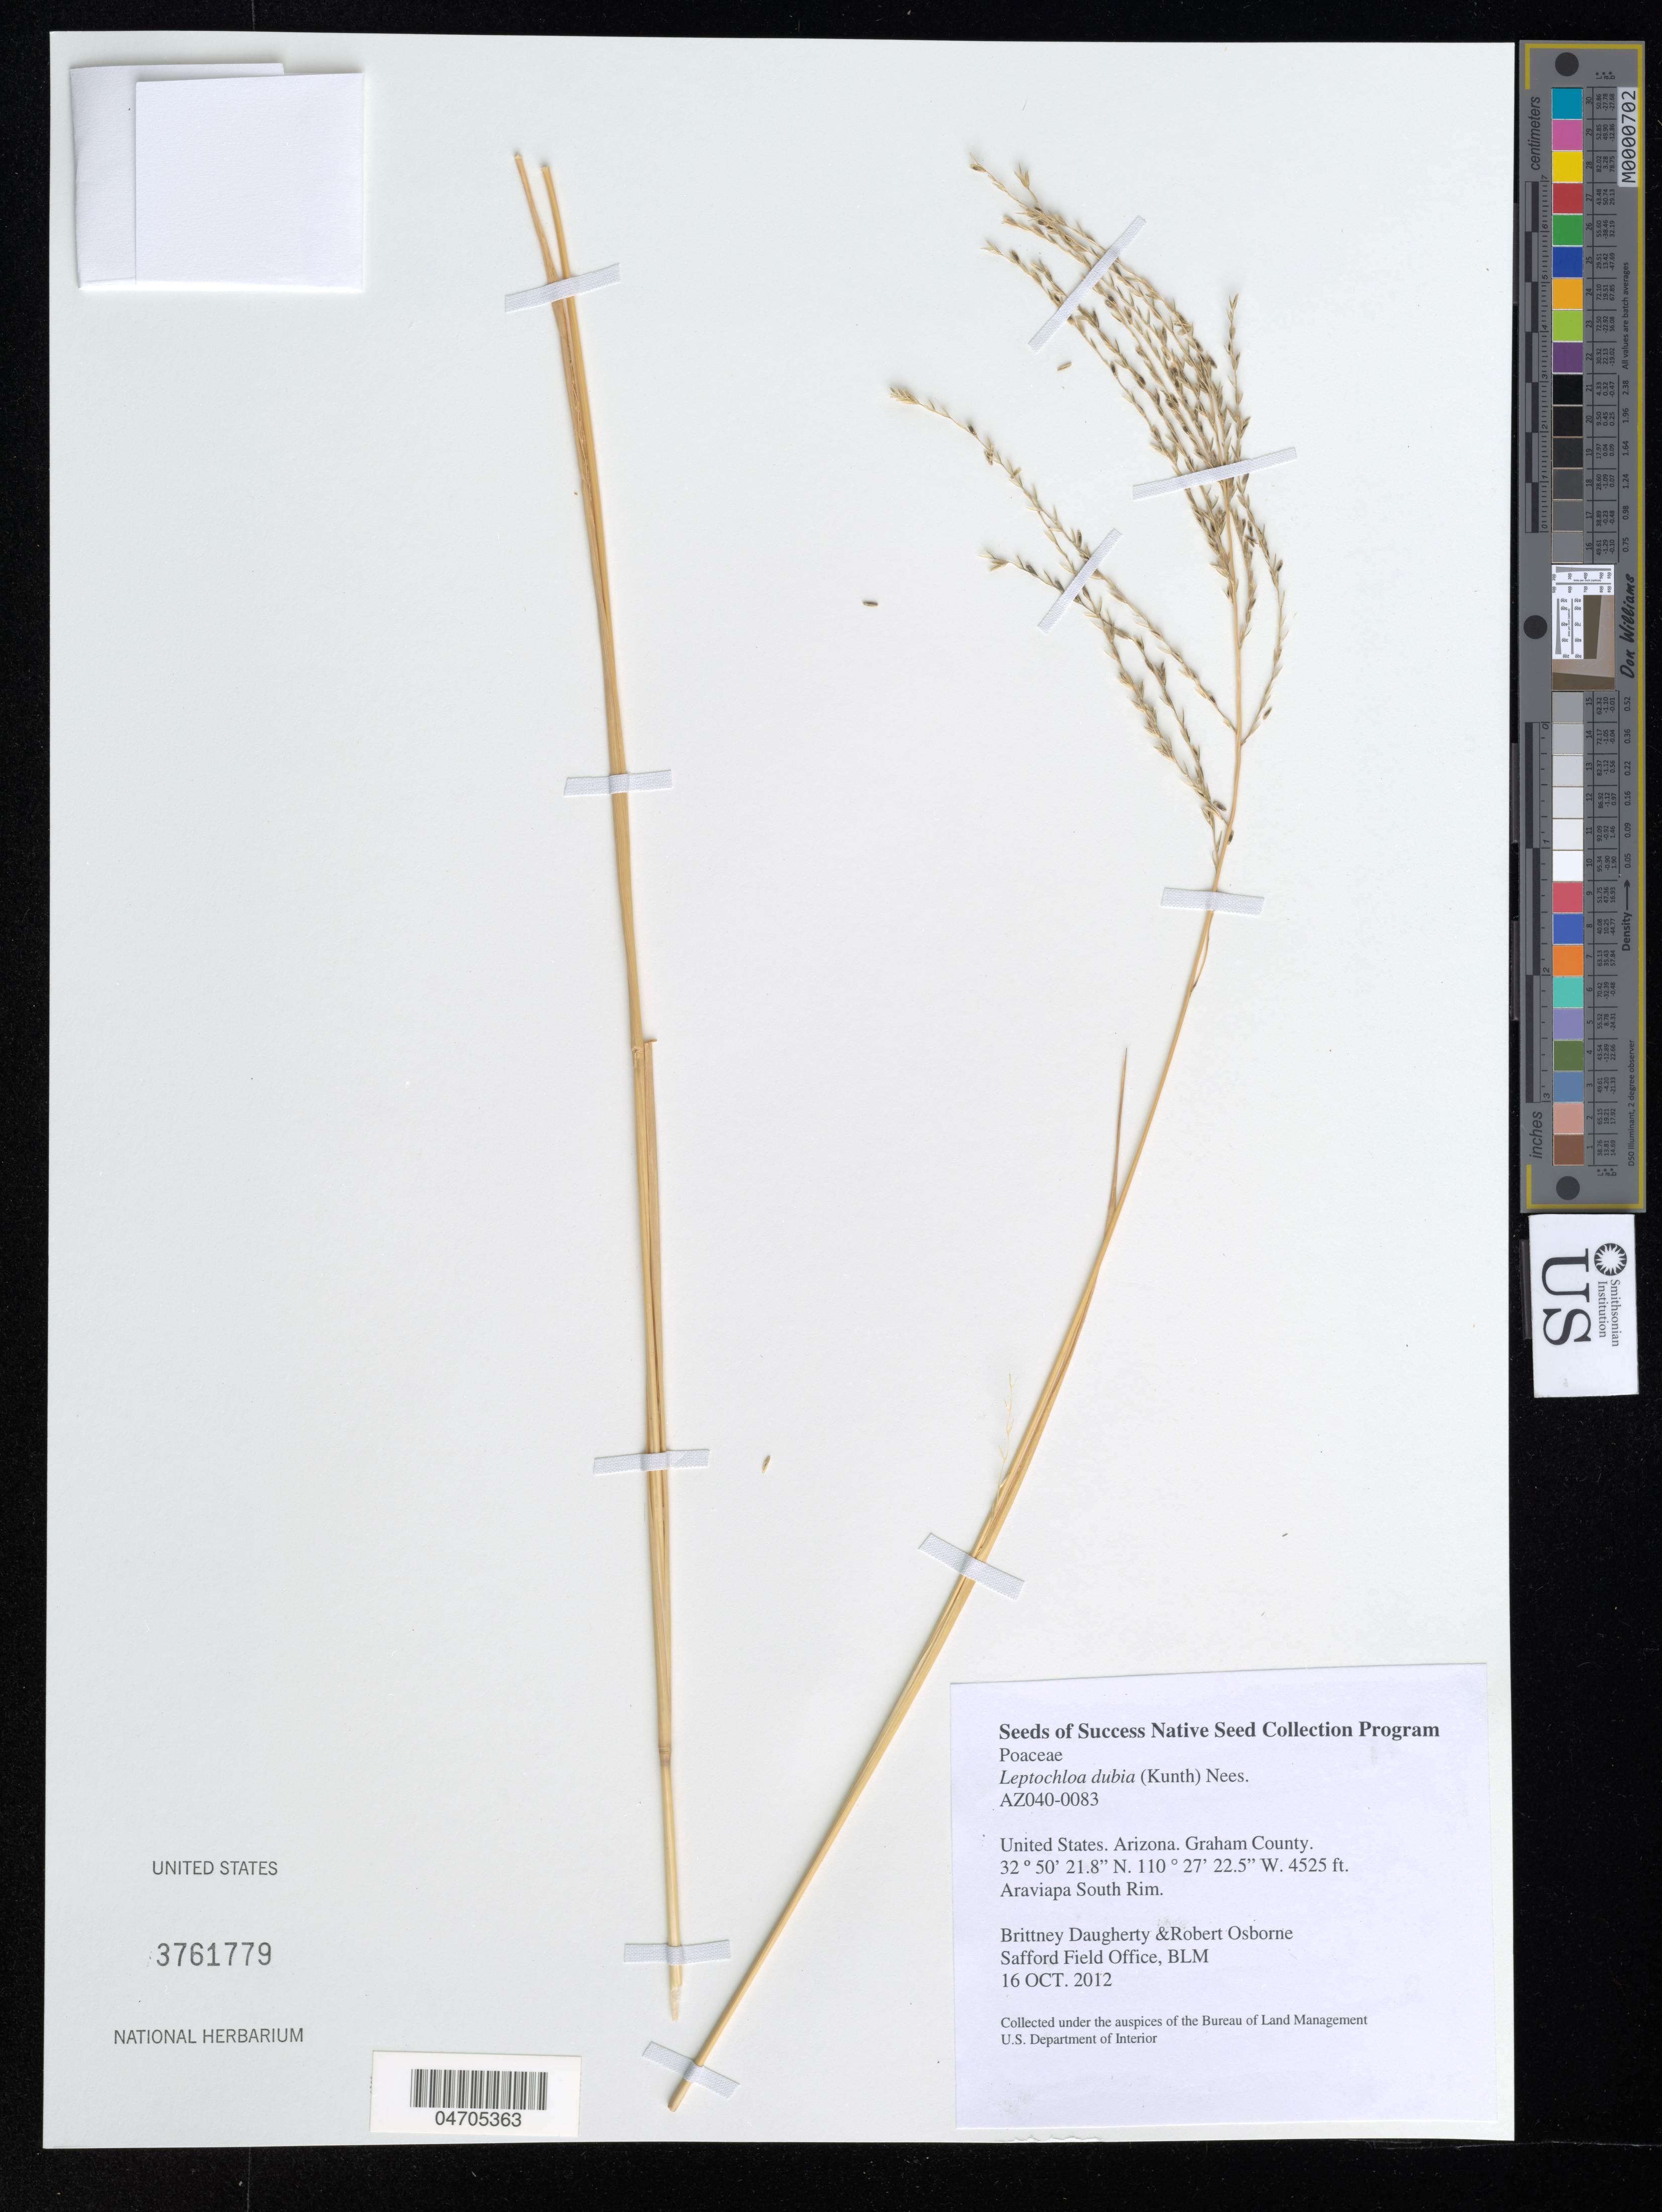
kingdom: Plantae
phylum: Tracheophyta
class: Liliopsida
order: Poales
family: Poaceae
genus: Leptochloa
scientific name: Leptochloa dubia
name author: (Kunth) Nees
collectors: B. Daugherty & R. Osborne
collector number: AZ040-0083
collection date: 2012-10-16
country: United States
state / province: Arizona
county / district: Graham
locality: Graham County. Araviapa South Rim.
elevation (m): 1379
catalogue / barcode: US 3761779